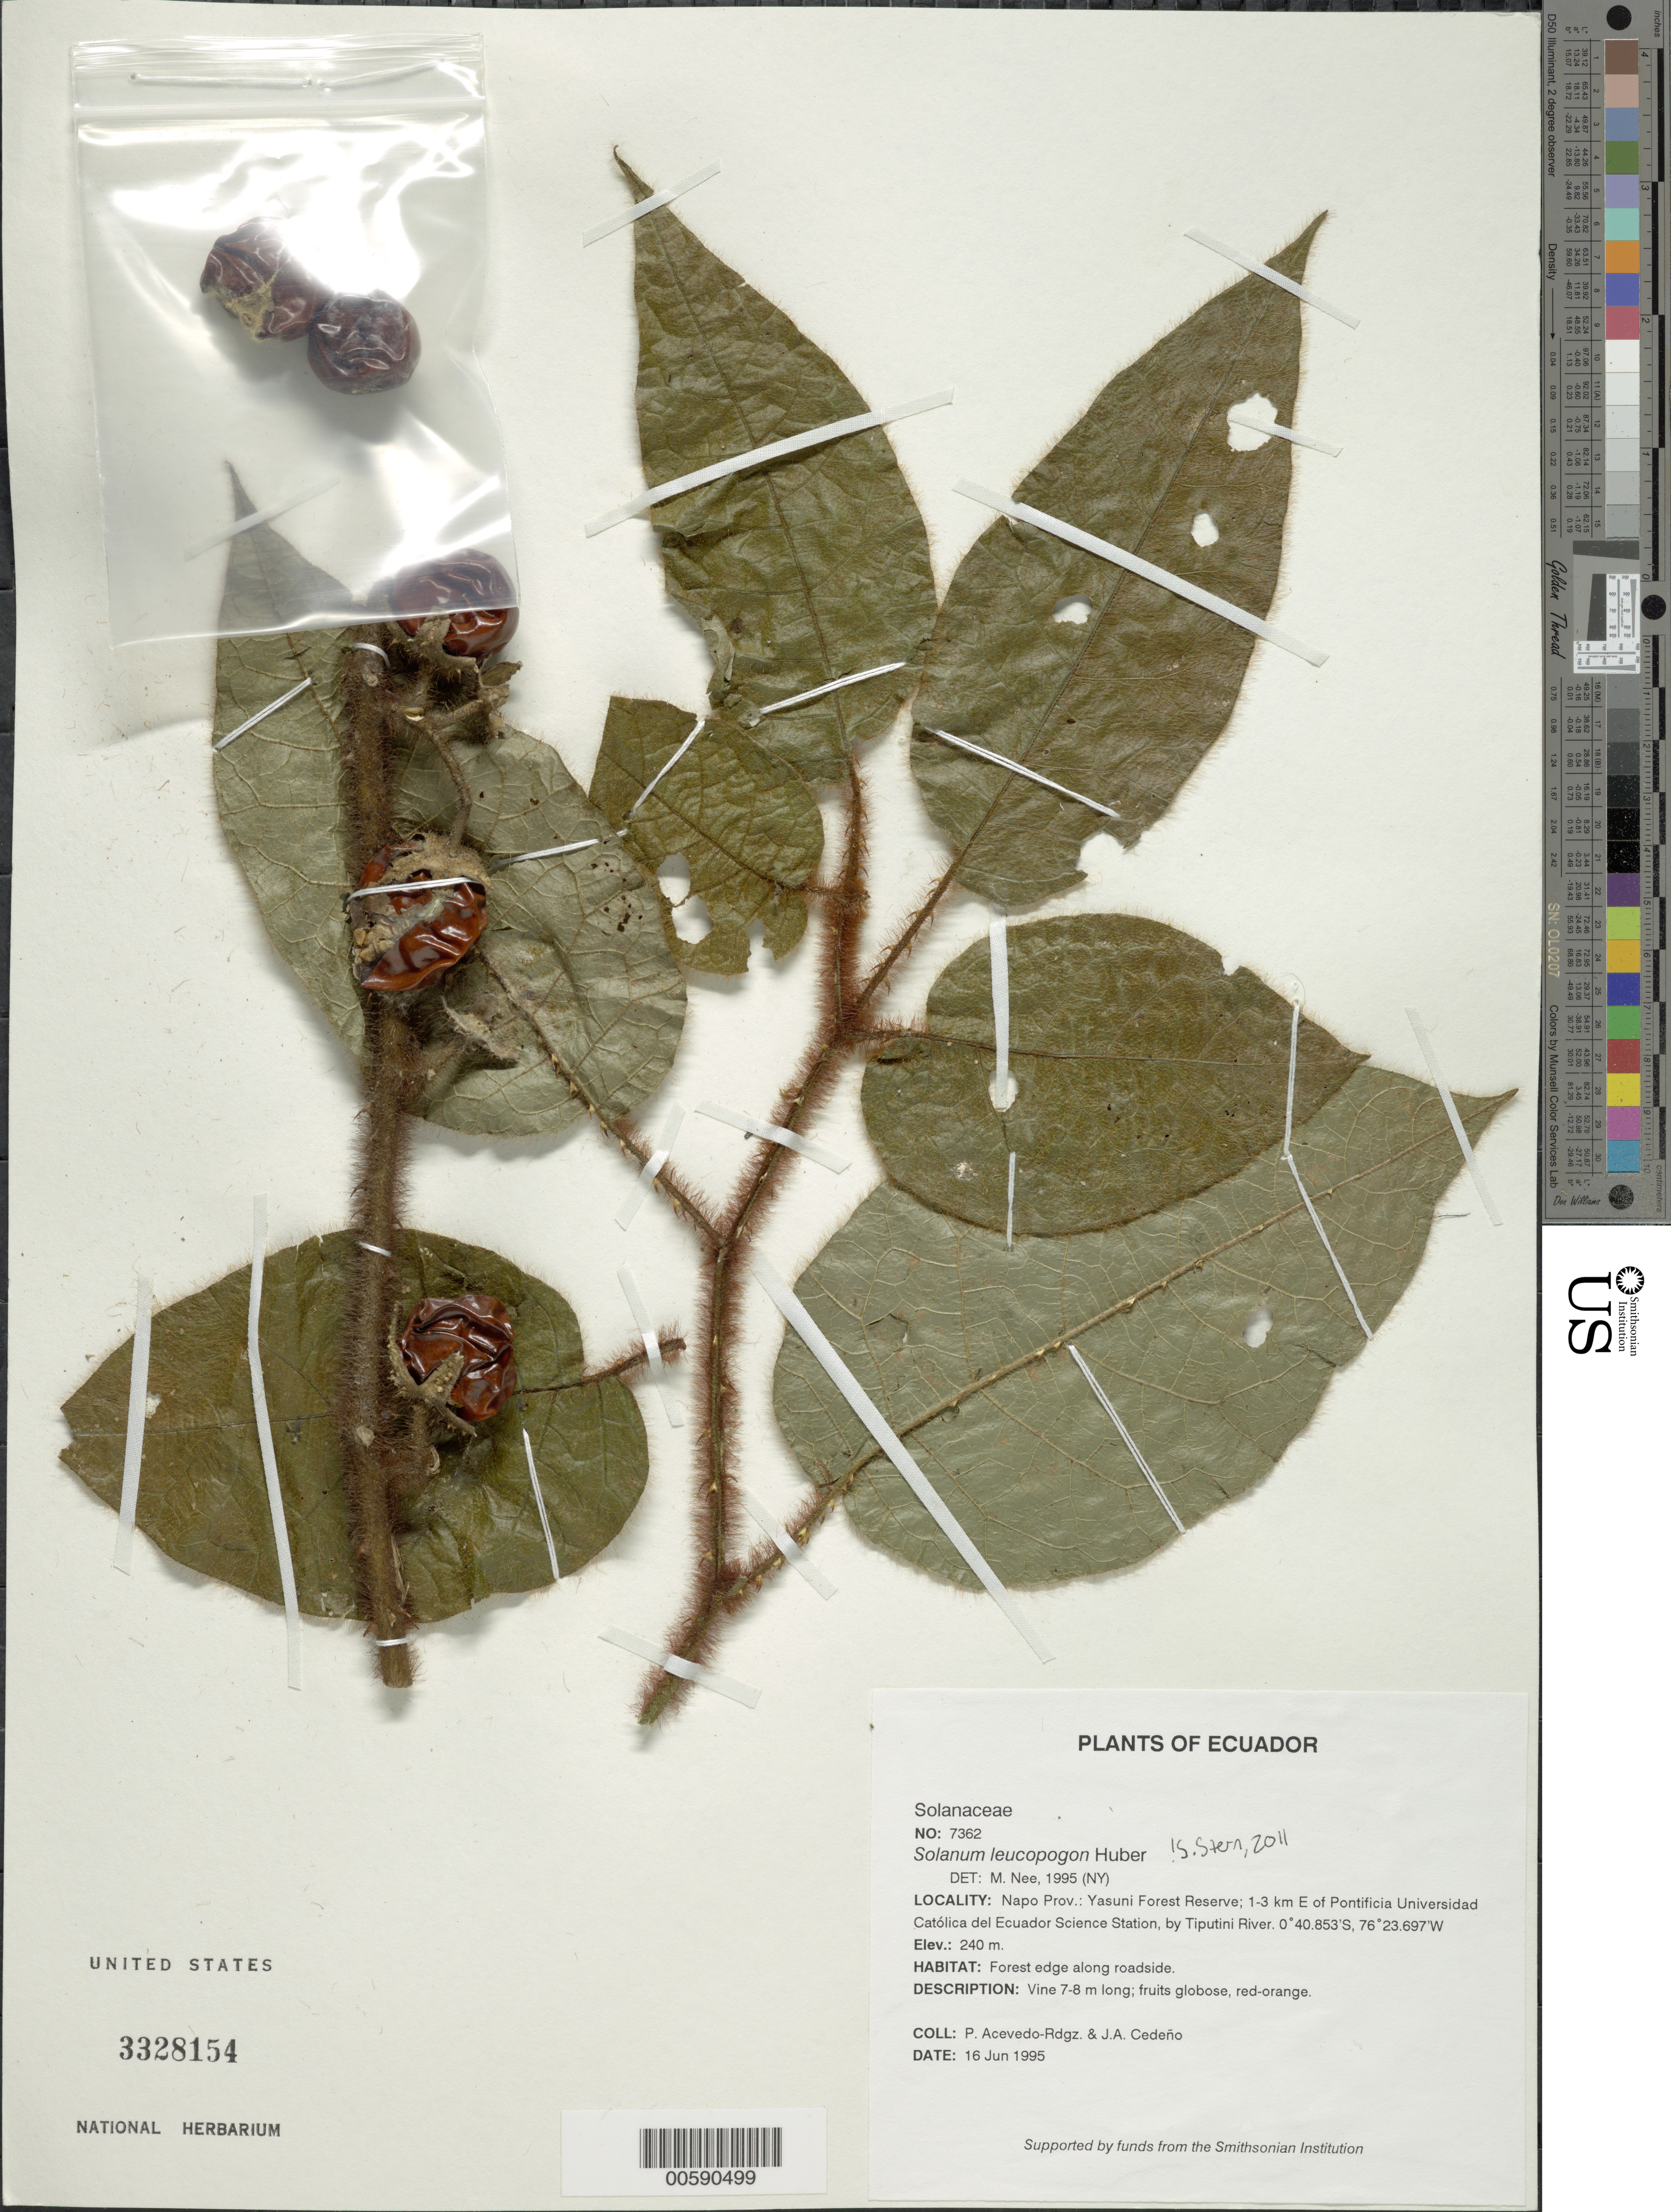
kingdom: Plantae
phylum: Tracheophyta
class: Magnoliopsida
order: Solanales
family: Solanaceae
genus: Solanum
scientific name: Solanum leucopogon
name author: Huber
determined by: Nee, Michael H.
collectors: P. Acevedo-Rodr. & J. A. Cedeño M.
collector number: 7362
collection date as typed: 16 Jun 1995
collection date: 1995-06-16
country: Ecuador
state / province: Napo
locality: Napo Prov.: Yasuni Forest Reserve; 1-3 km E of Pontificia Universidad Católica del Ecuador Science Station by Tiputini River.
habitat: Forest edge along roadside.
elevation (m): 240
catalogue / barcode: US 3328154